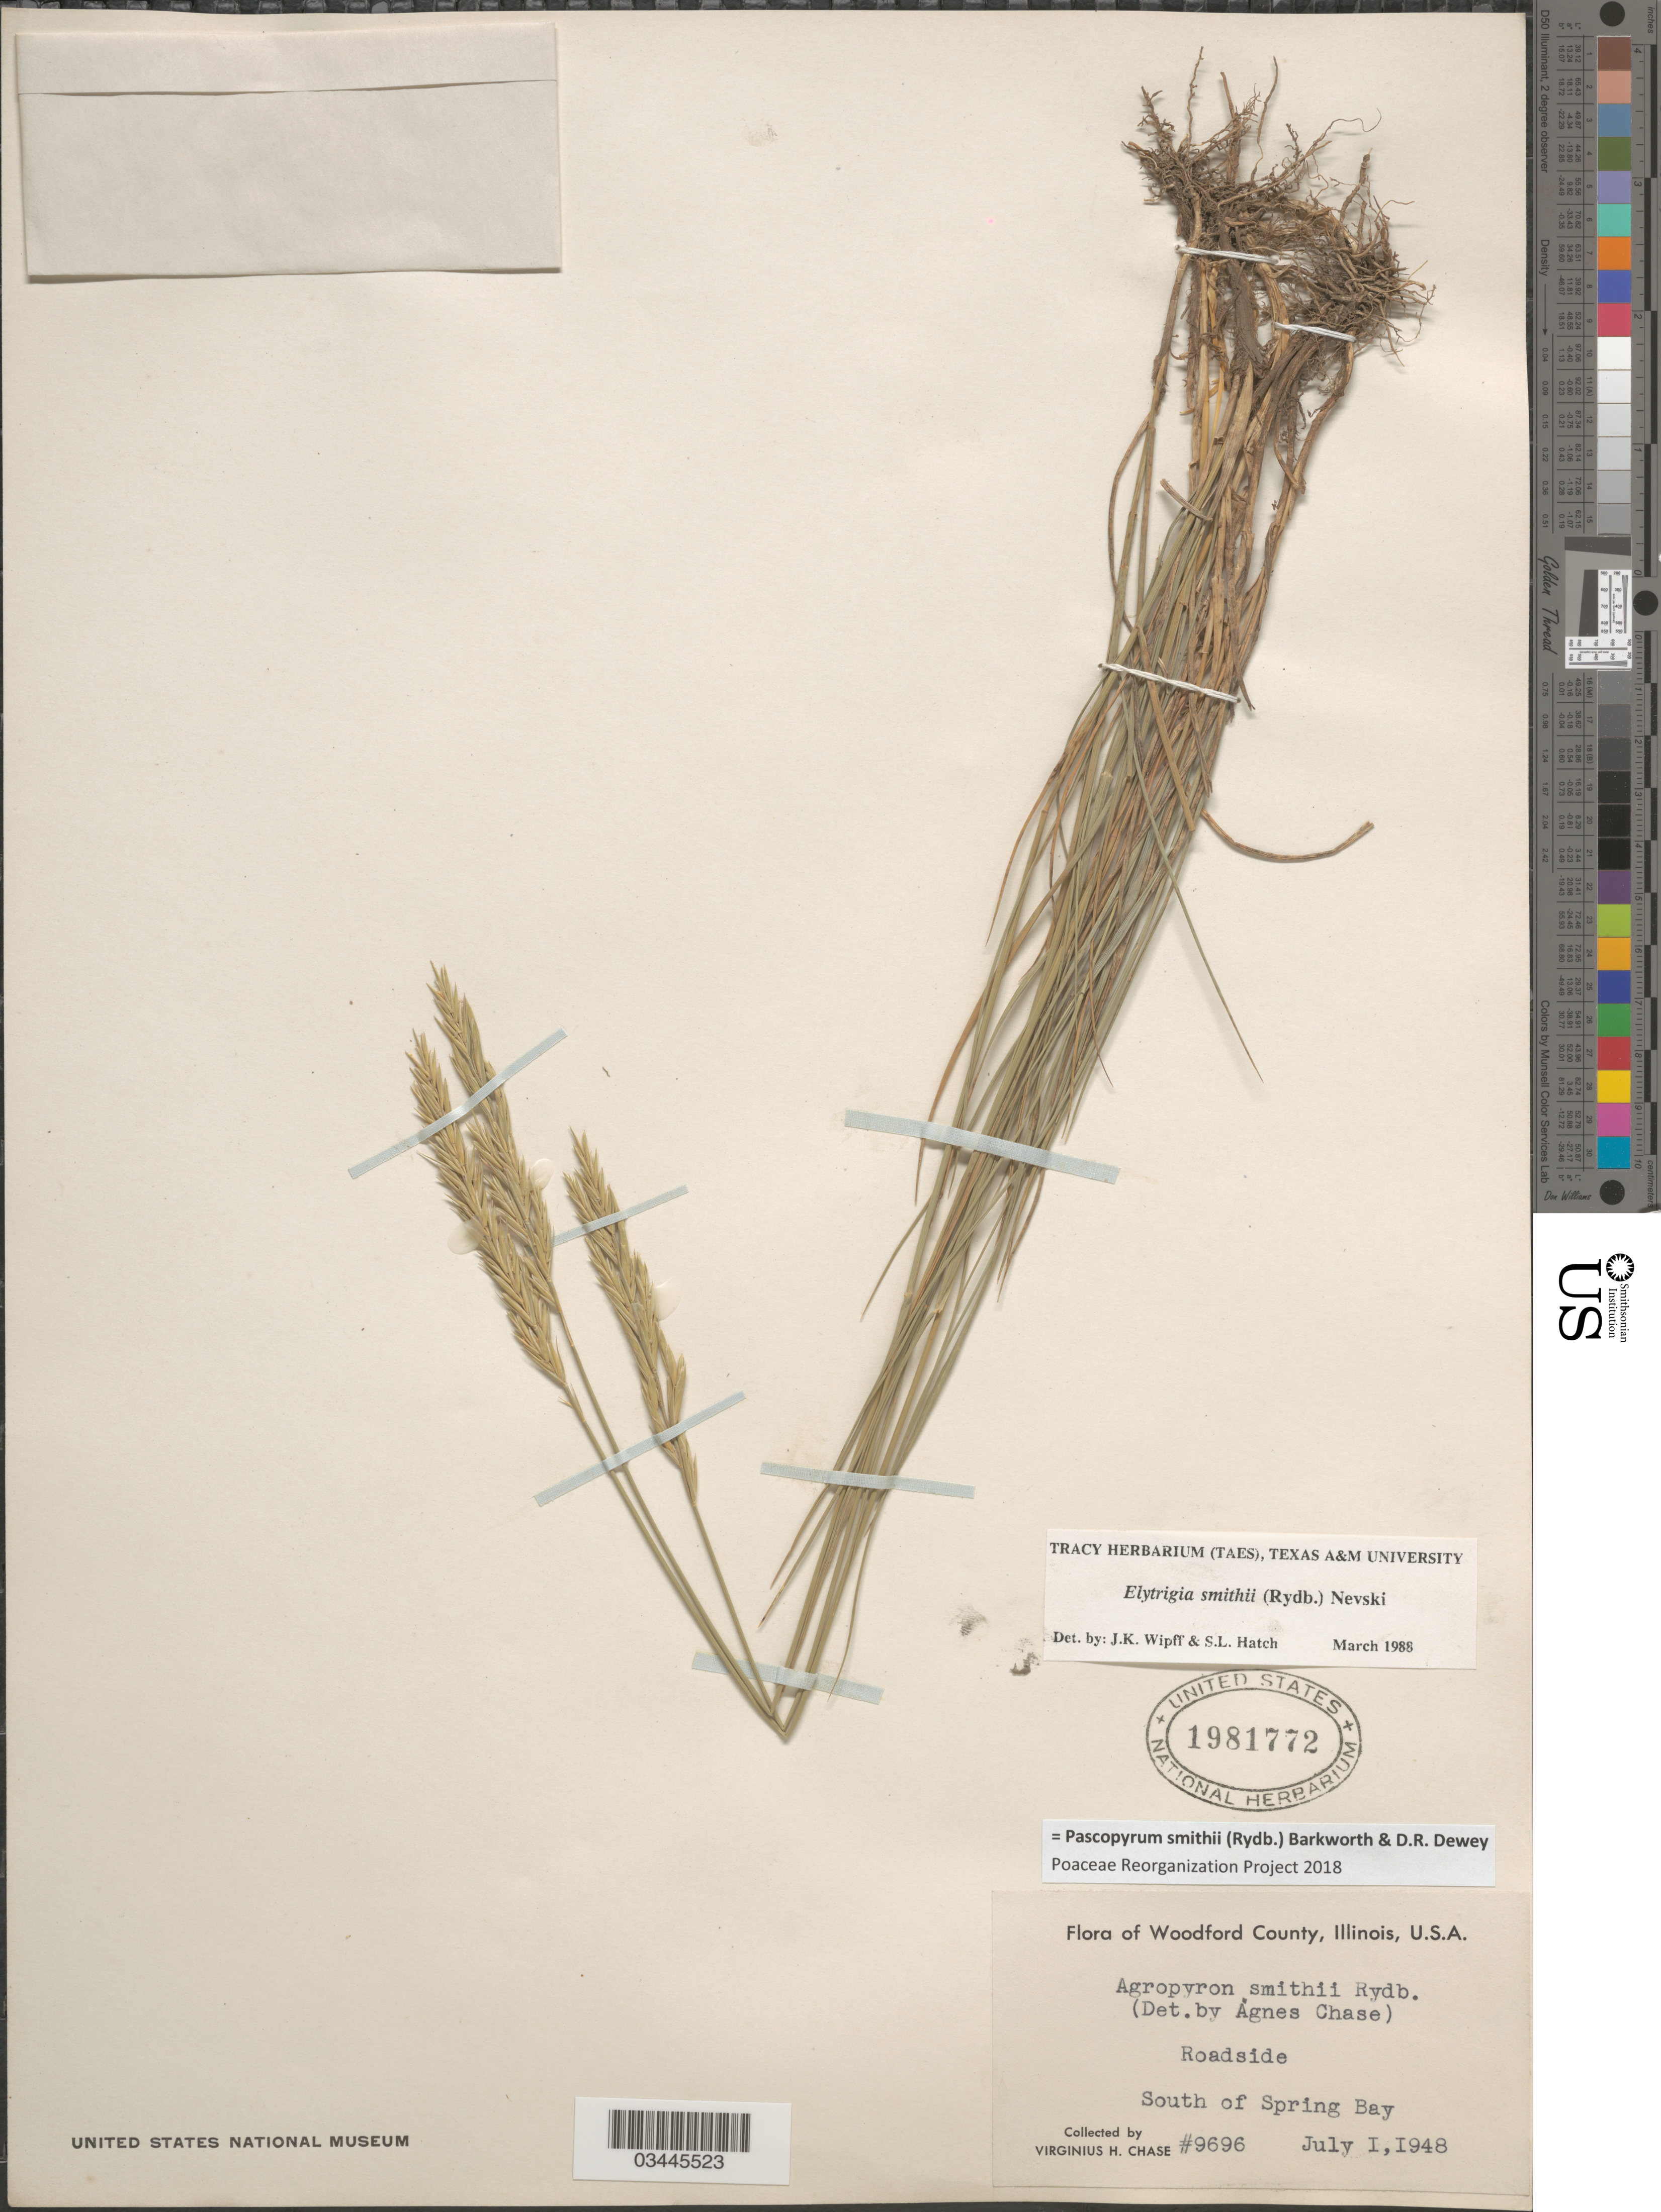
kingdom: Plantae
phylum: Tracheophyta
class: Liliopsida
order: Poales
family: Poaceae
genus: Pascopyrum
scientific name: Pascopyrum smithii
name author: (Rydb.) Barkworth & Dewey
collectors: V. H. Chase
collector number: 9696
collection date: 1948-07-01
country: United States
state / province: Illinois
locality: Woodford County. Roadside, South of Spring Bay.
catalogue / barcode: US 1981772